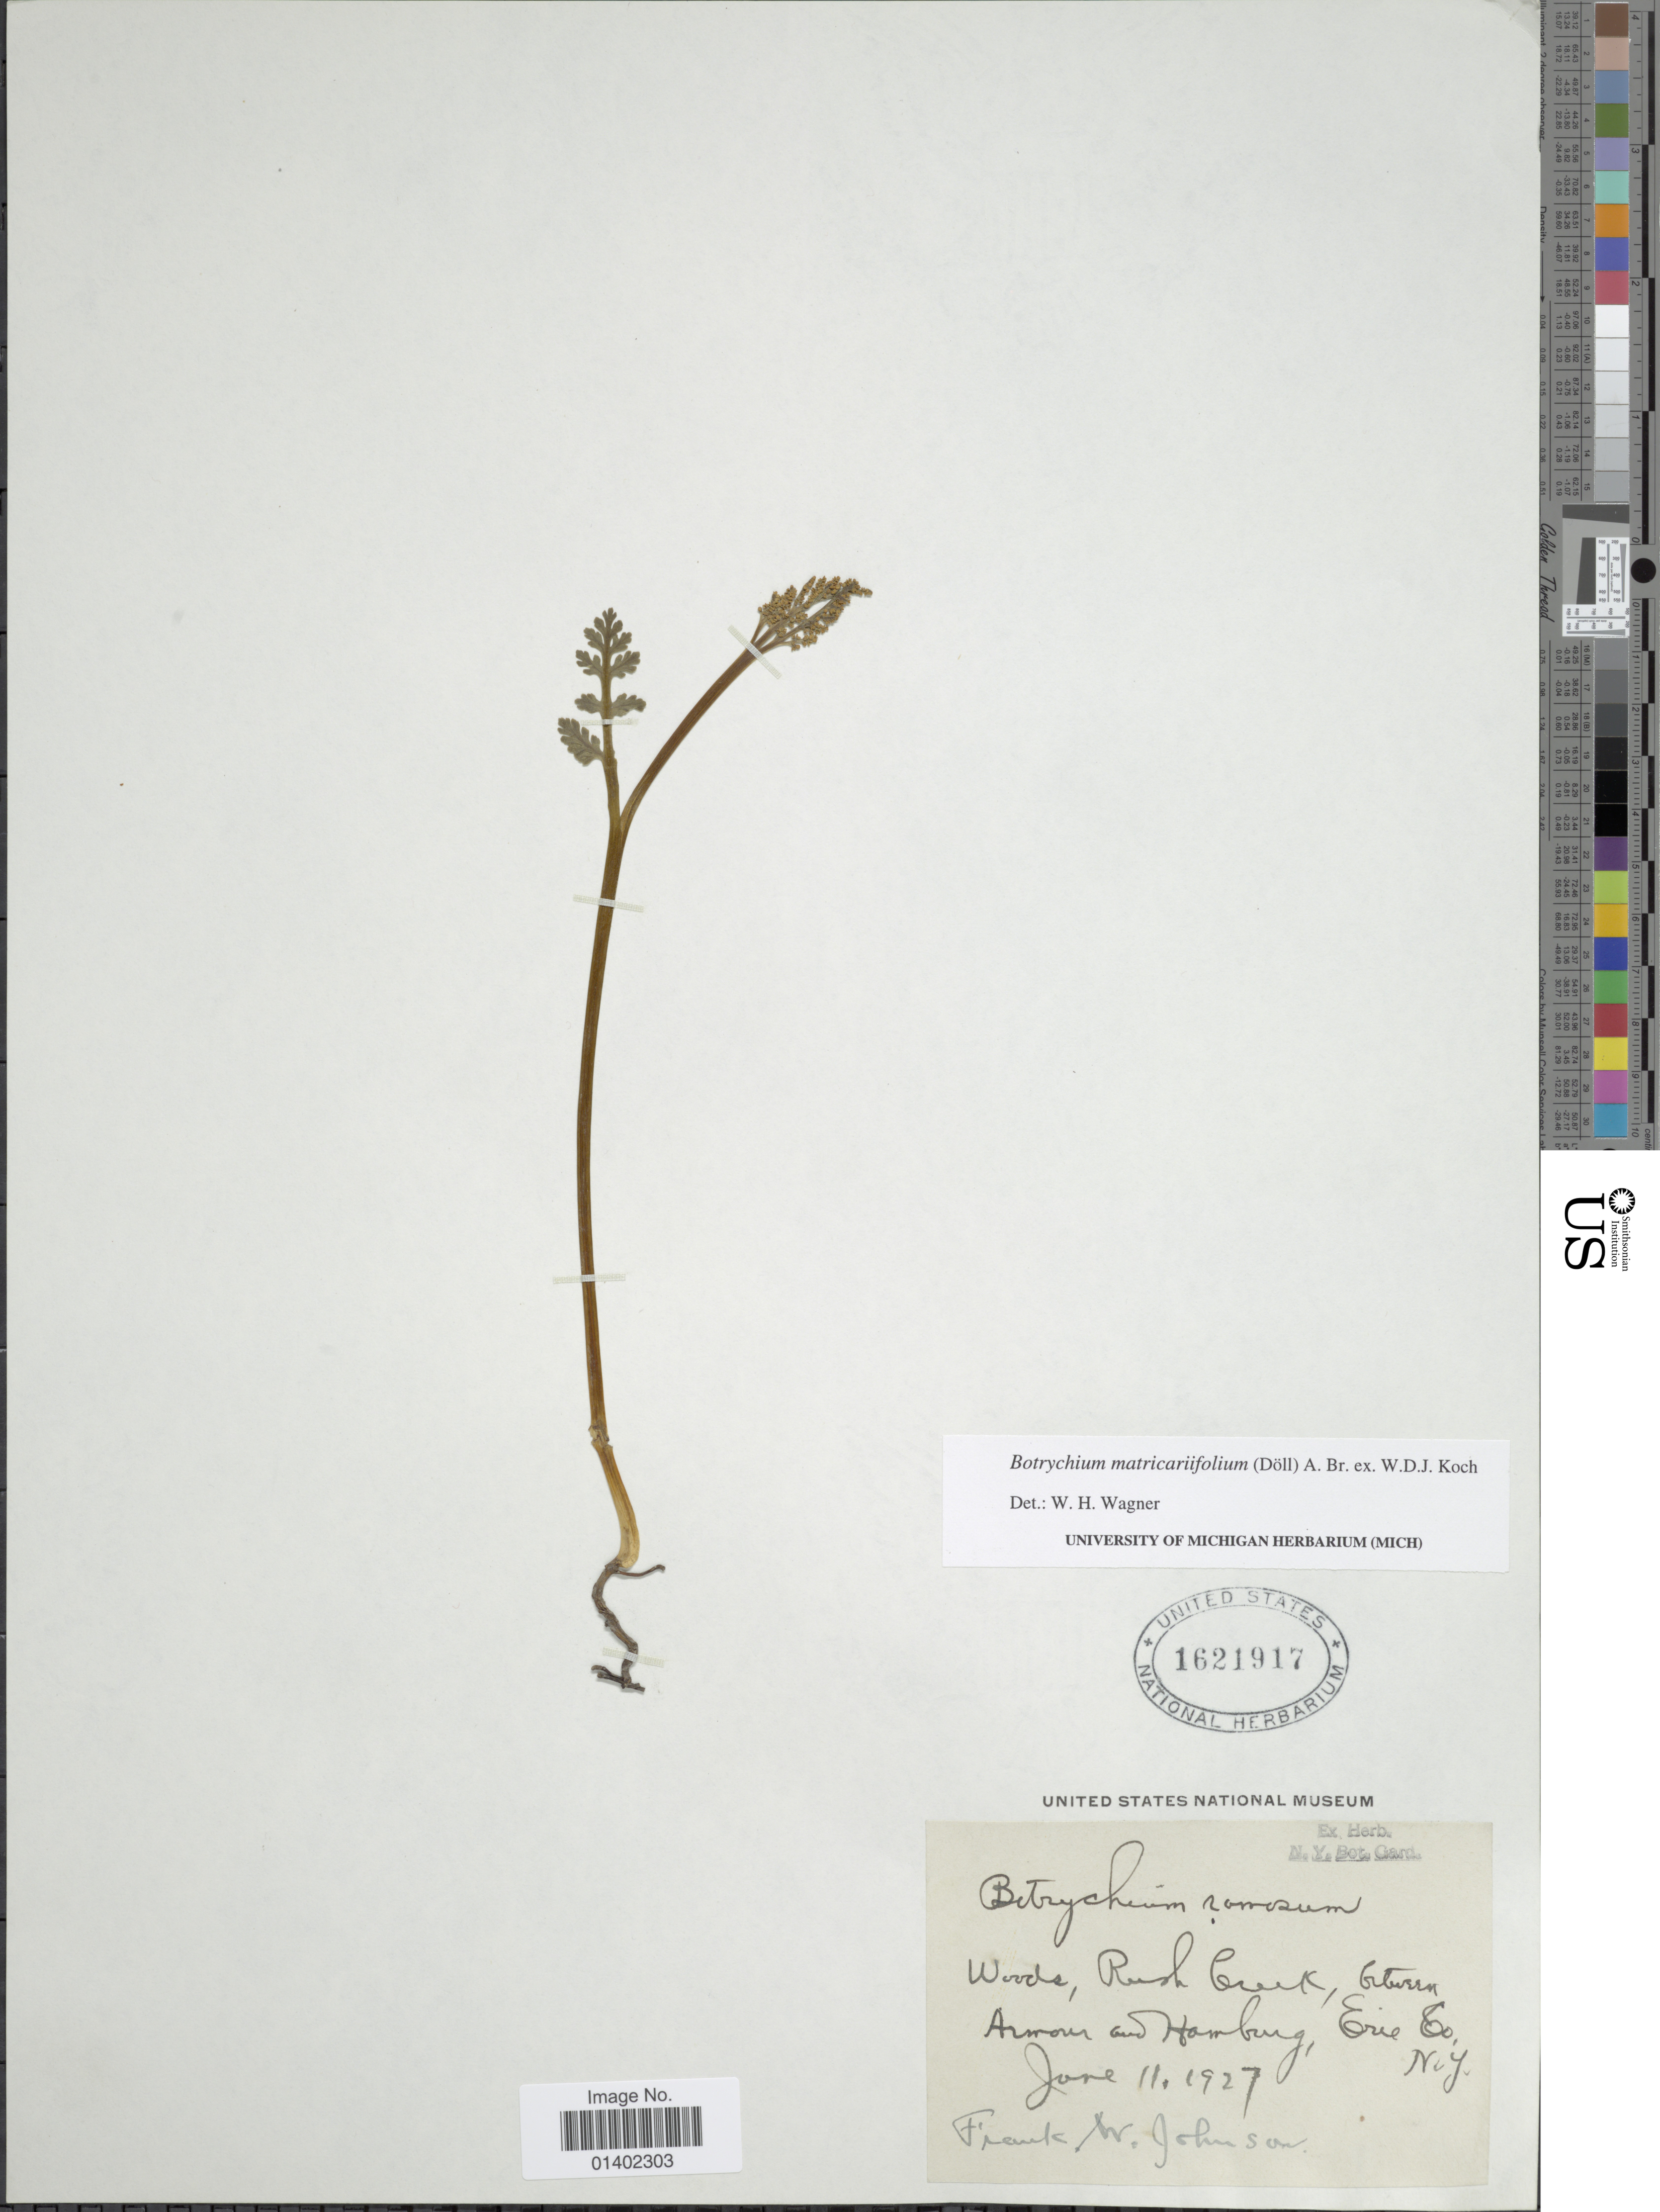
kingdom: Plantae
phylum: Tracheophyta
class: Polypodiopsida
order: Ophioglossales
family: Ophioglossaceae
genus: Botrychium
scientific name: Botrychium matricariifolium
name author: (A. Braun ex Dowell) A. Braun ex Koch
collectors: F. W. Johnson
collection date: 1927-06-11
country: United States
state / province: New York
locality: Woods, Rush Creek, between Armour and Hamburg, Erie Co.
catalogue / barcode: US 1621917